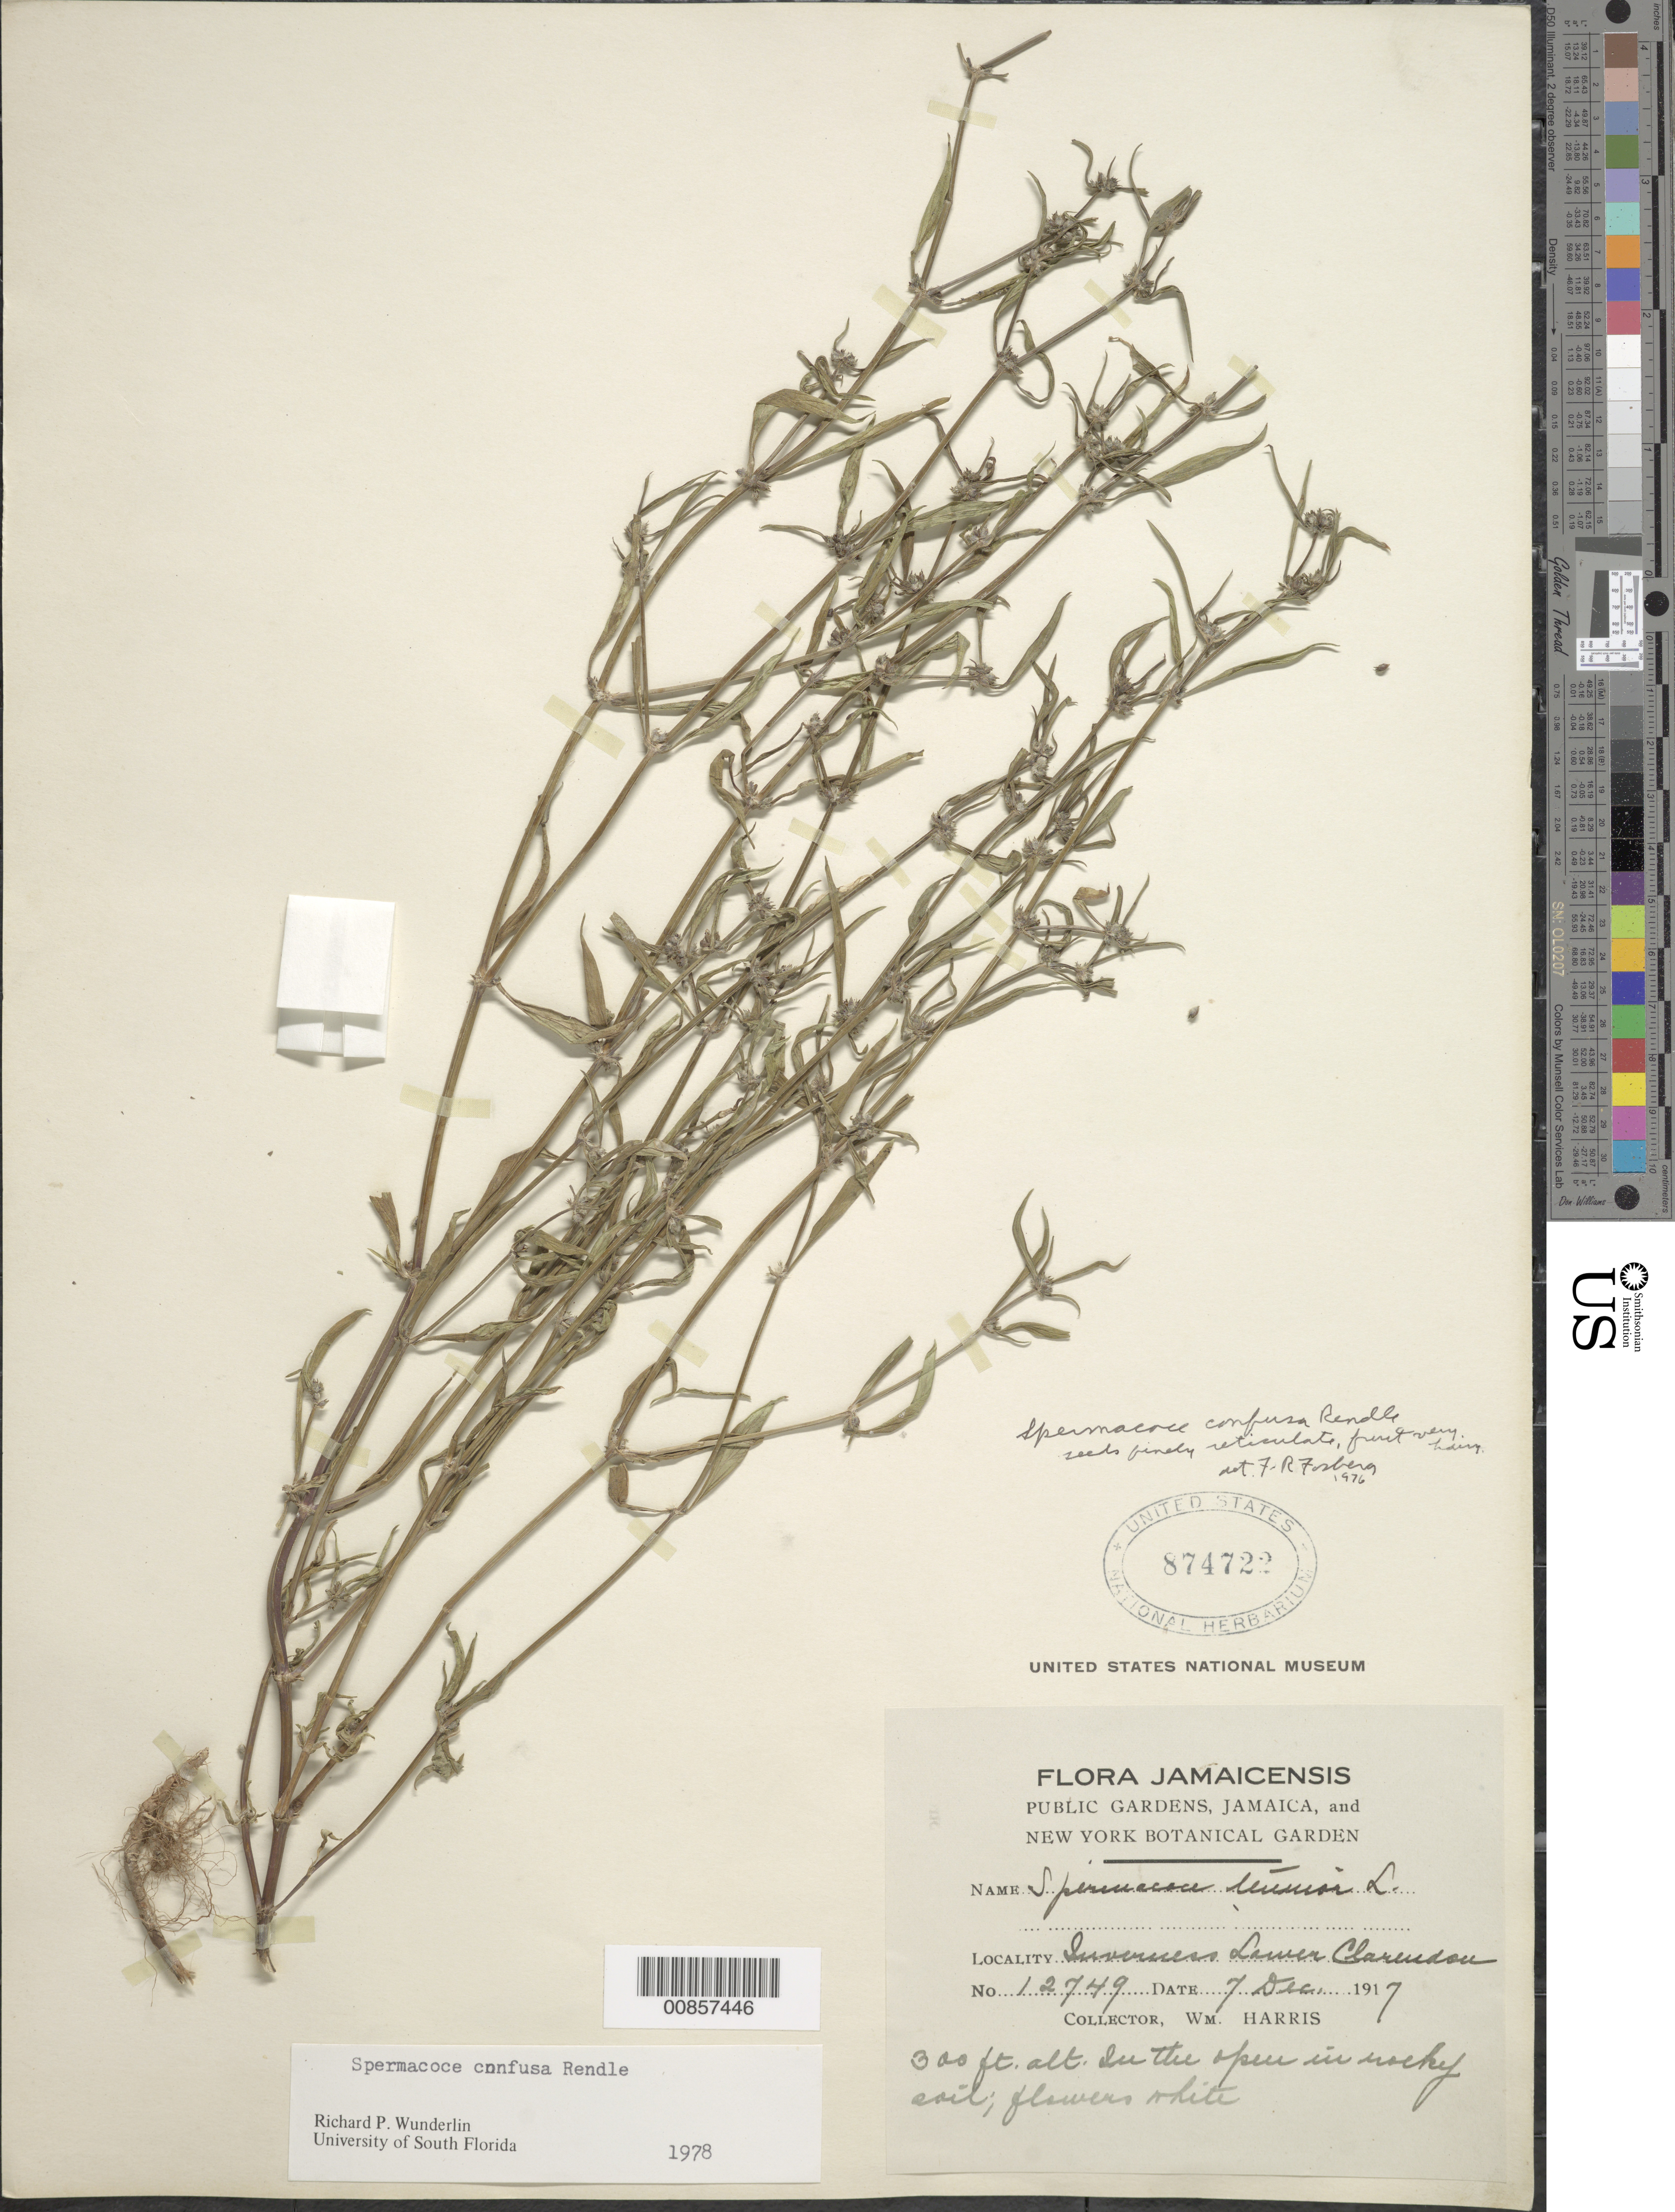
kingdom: Plantae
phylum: Tracheophyta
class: Magnoliopsida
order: Gentianales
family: Rubiaceae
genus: Spermacoce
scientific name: Spermacoce tenuior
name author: L.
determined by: Wunderlin, Richard P.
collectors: W. H. Harris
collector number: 12749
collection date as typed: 07 Dec 1917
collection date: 1917-12-07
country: Jamaica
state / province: Clarendon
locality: Inverness. Lower Clarendon.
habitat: In the open, on rocky soil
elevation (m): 91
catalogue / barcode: US 874722